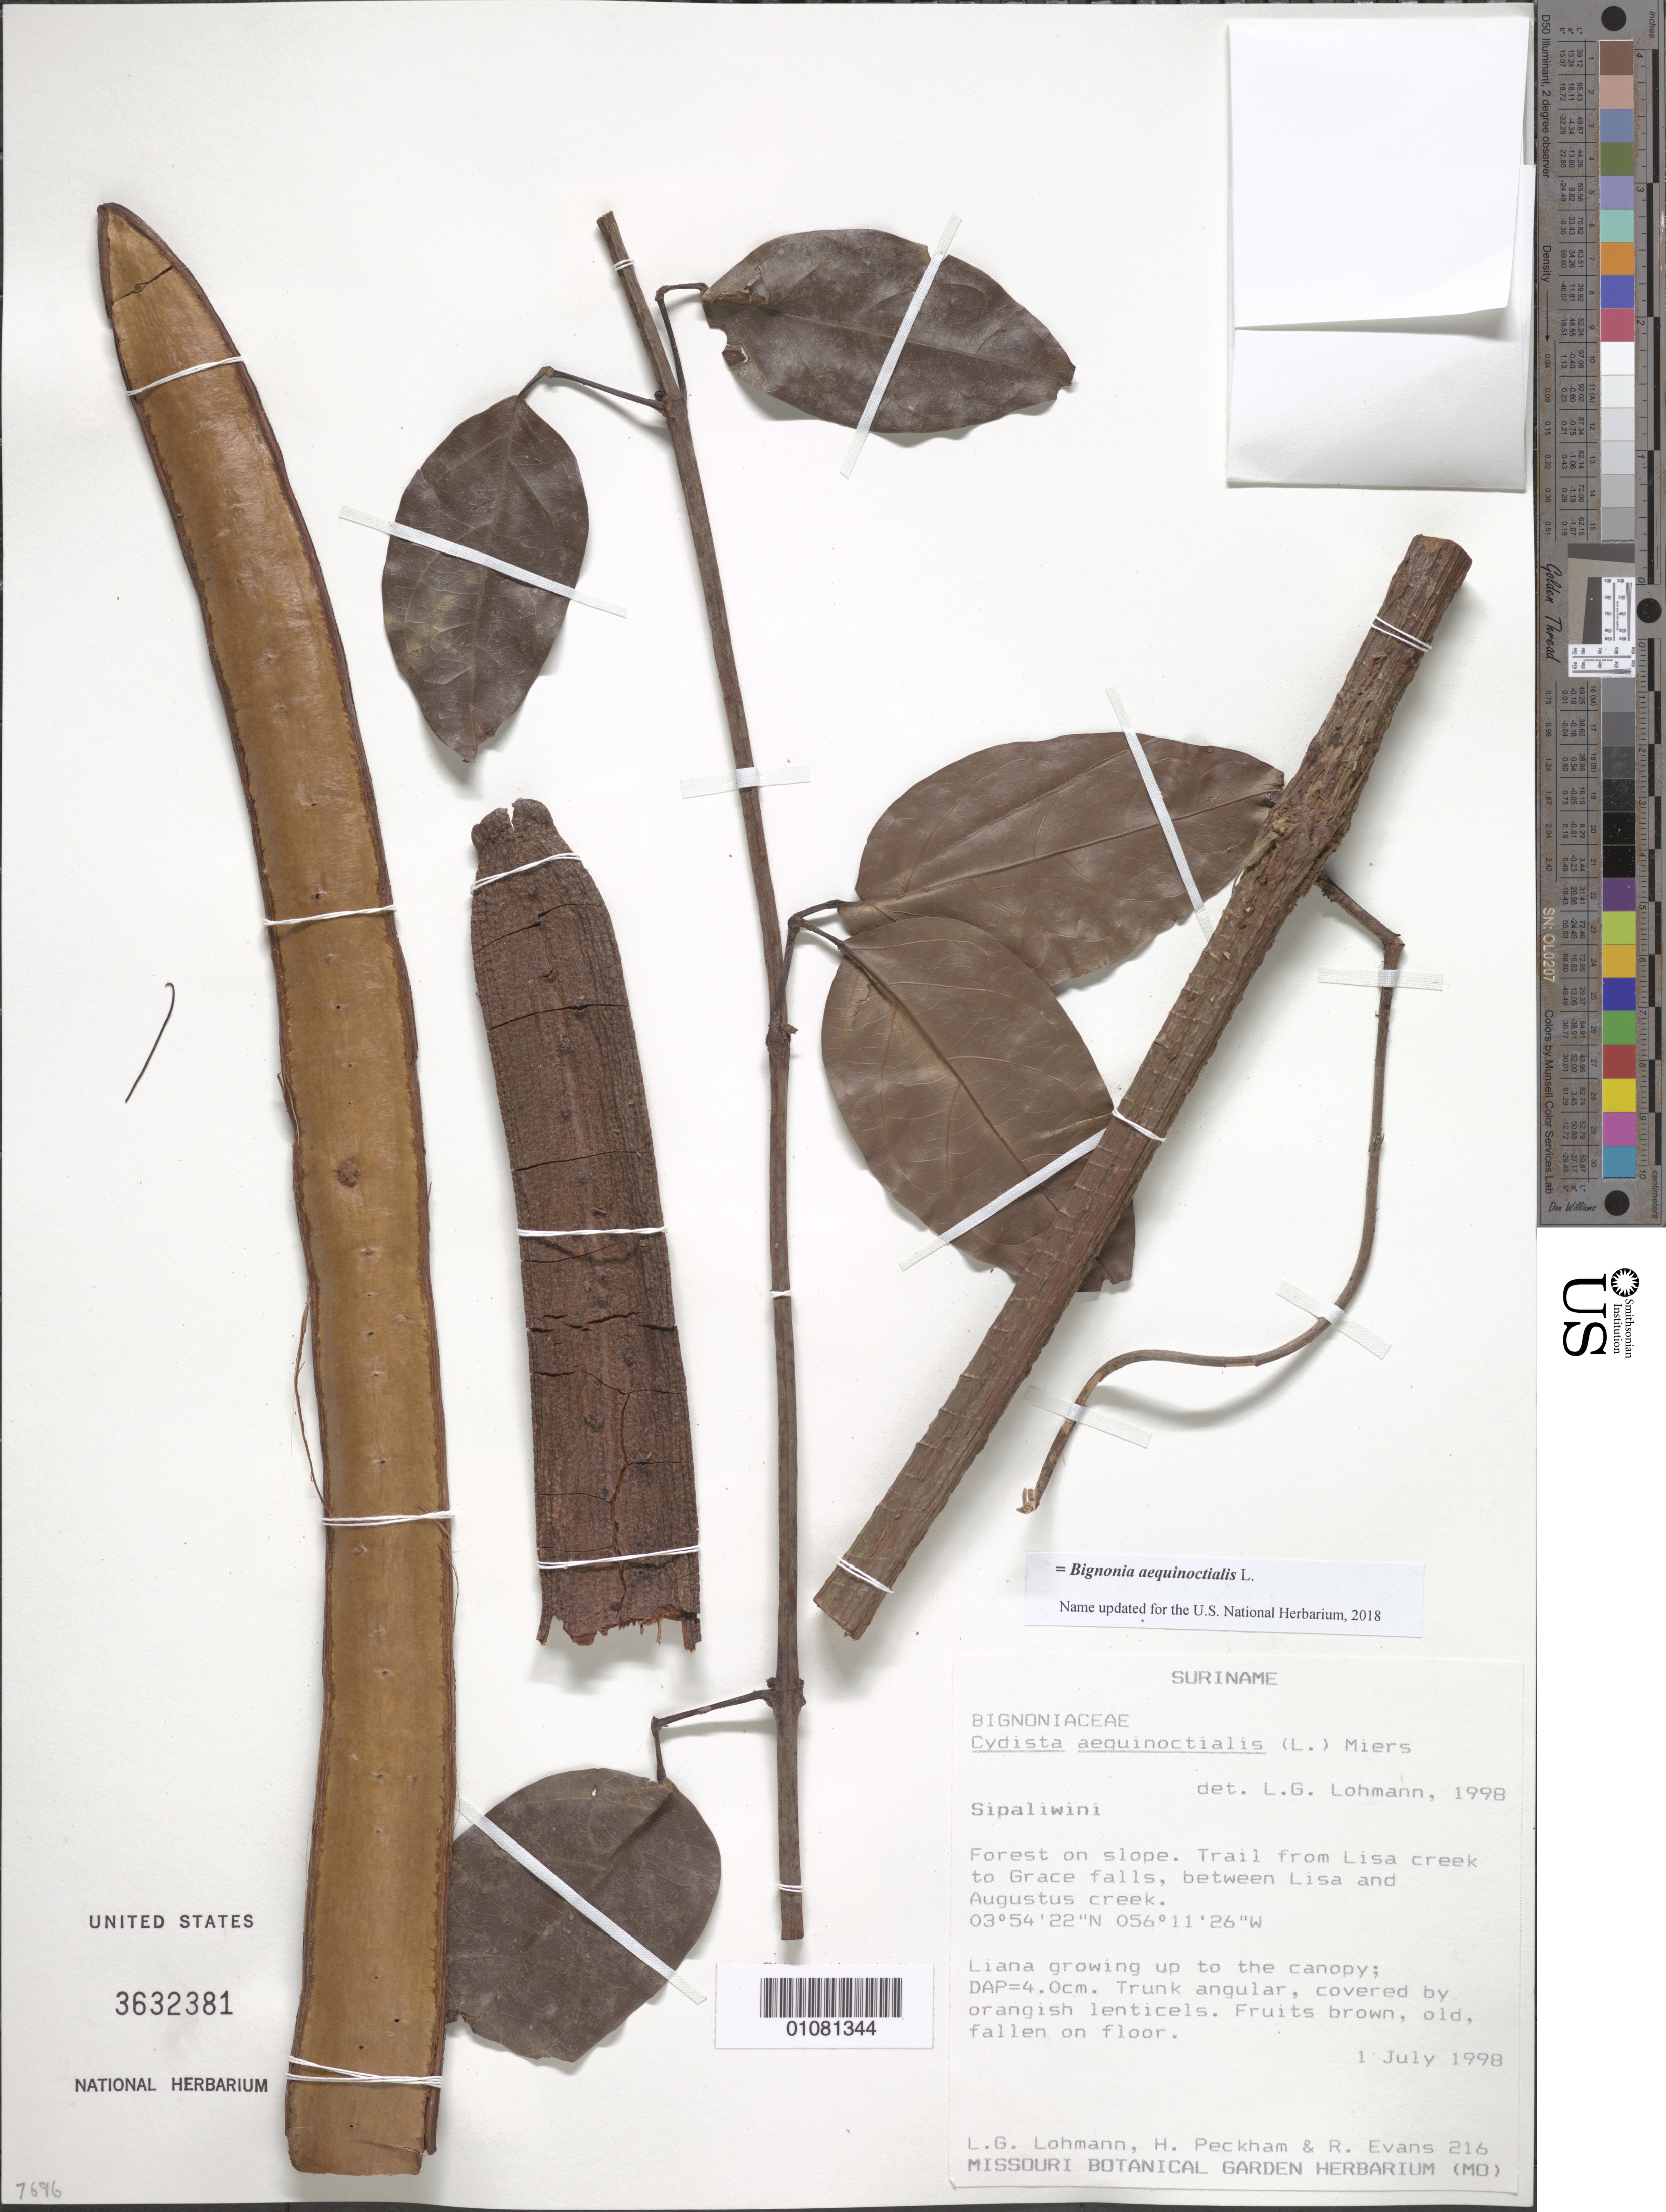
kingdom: Plantae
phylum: Tracheophyta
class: Magnoliopsida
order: Lamiales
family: Bignoniaceae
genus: Bignonia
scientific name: Bignonia aequinoctialis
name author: L.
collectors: L. G. Lohmann, H. Peckham & R. Evans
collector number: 216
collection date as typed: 1-Jul-98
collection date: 1998-07-01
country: Suriname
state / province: Sipaliwini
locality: Lisa Creek to Grace Falls trail, between Lisa and Augustus creek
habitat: Forest on slope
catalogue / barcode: US 3632381